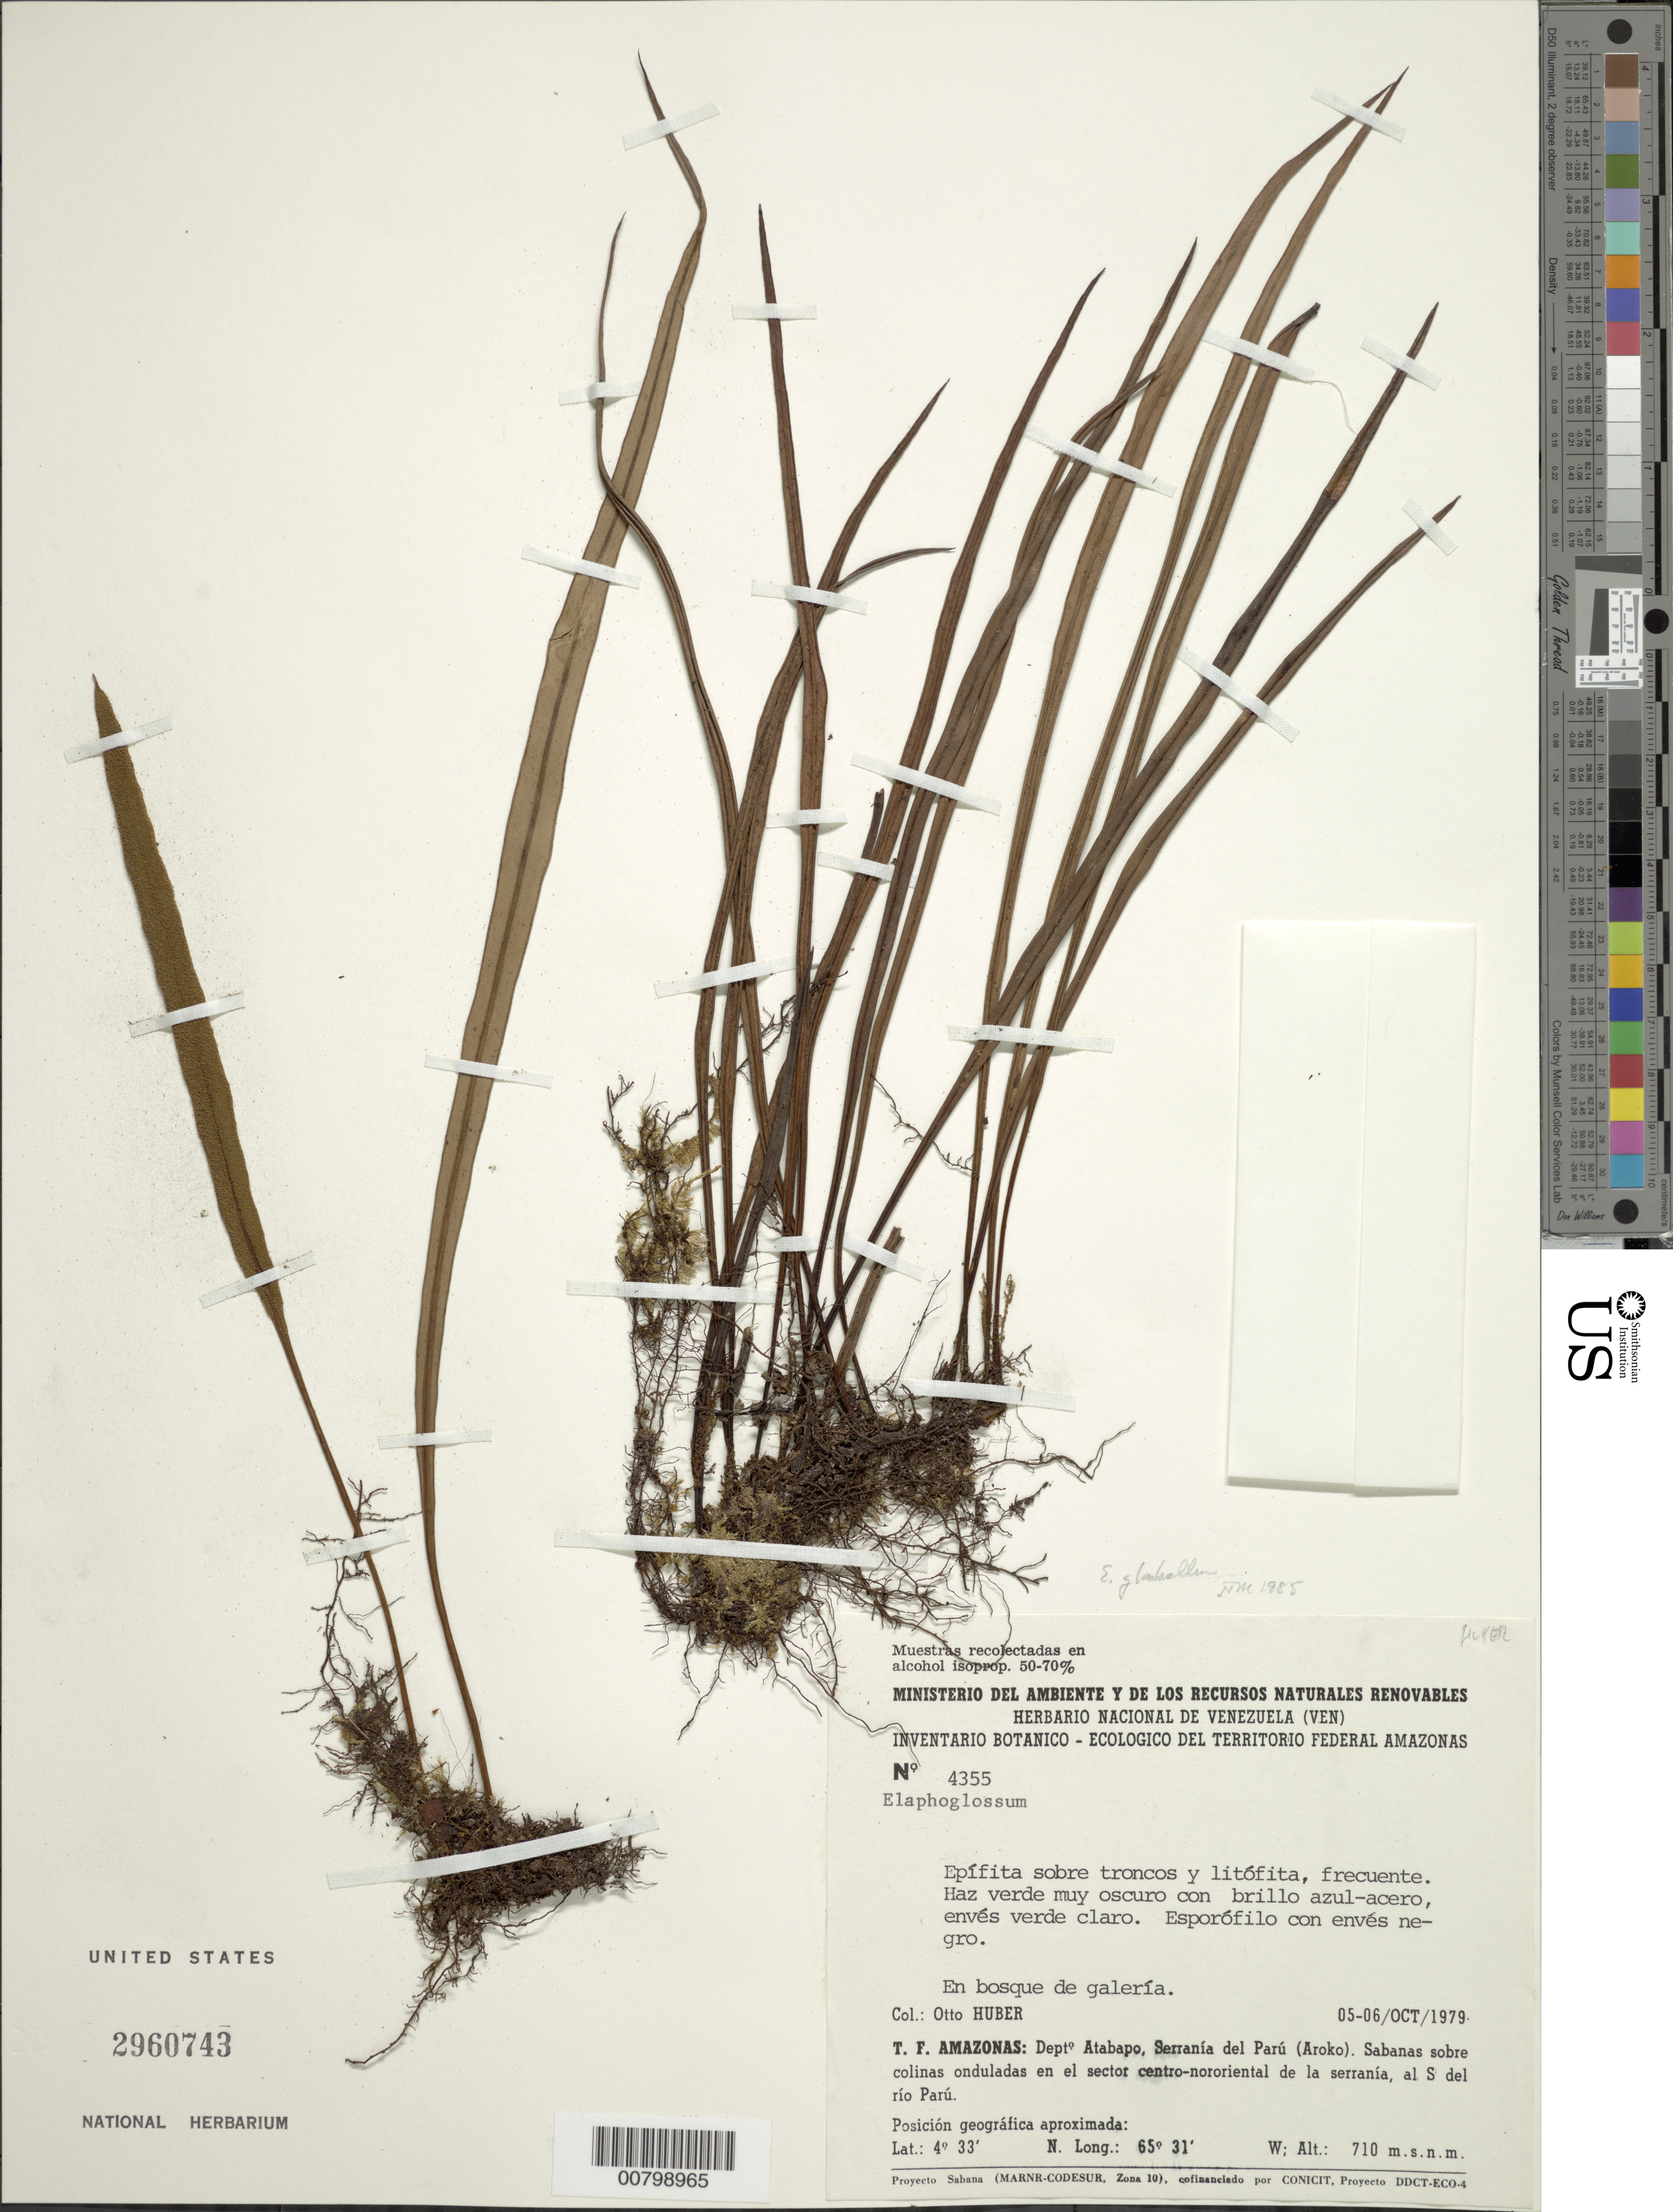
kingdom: Plantae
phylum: Tracheophyta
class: Polypodiopsida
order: Polypodiales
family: Dryopteridaceae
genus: Elaphoglossum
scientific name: Elaphoglossum glabellum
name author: J. Sm.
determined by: Mickel, J. T., (NY), New York Botanical Garden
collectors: O. Huber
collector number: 4355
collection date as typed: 5-Oct-79 to 6-Oct-79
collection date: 1979-10-05/1979-10-06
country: Venezuela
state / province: Amazonas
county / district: Atabapo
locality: Serranía del Parú (Aroko), S del Río Parú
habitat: Bosque de galería; sobre troncos y litófita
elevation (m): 710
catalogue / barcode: US 2960743